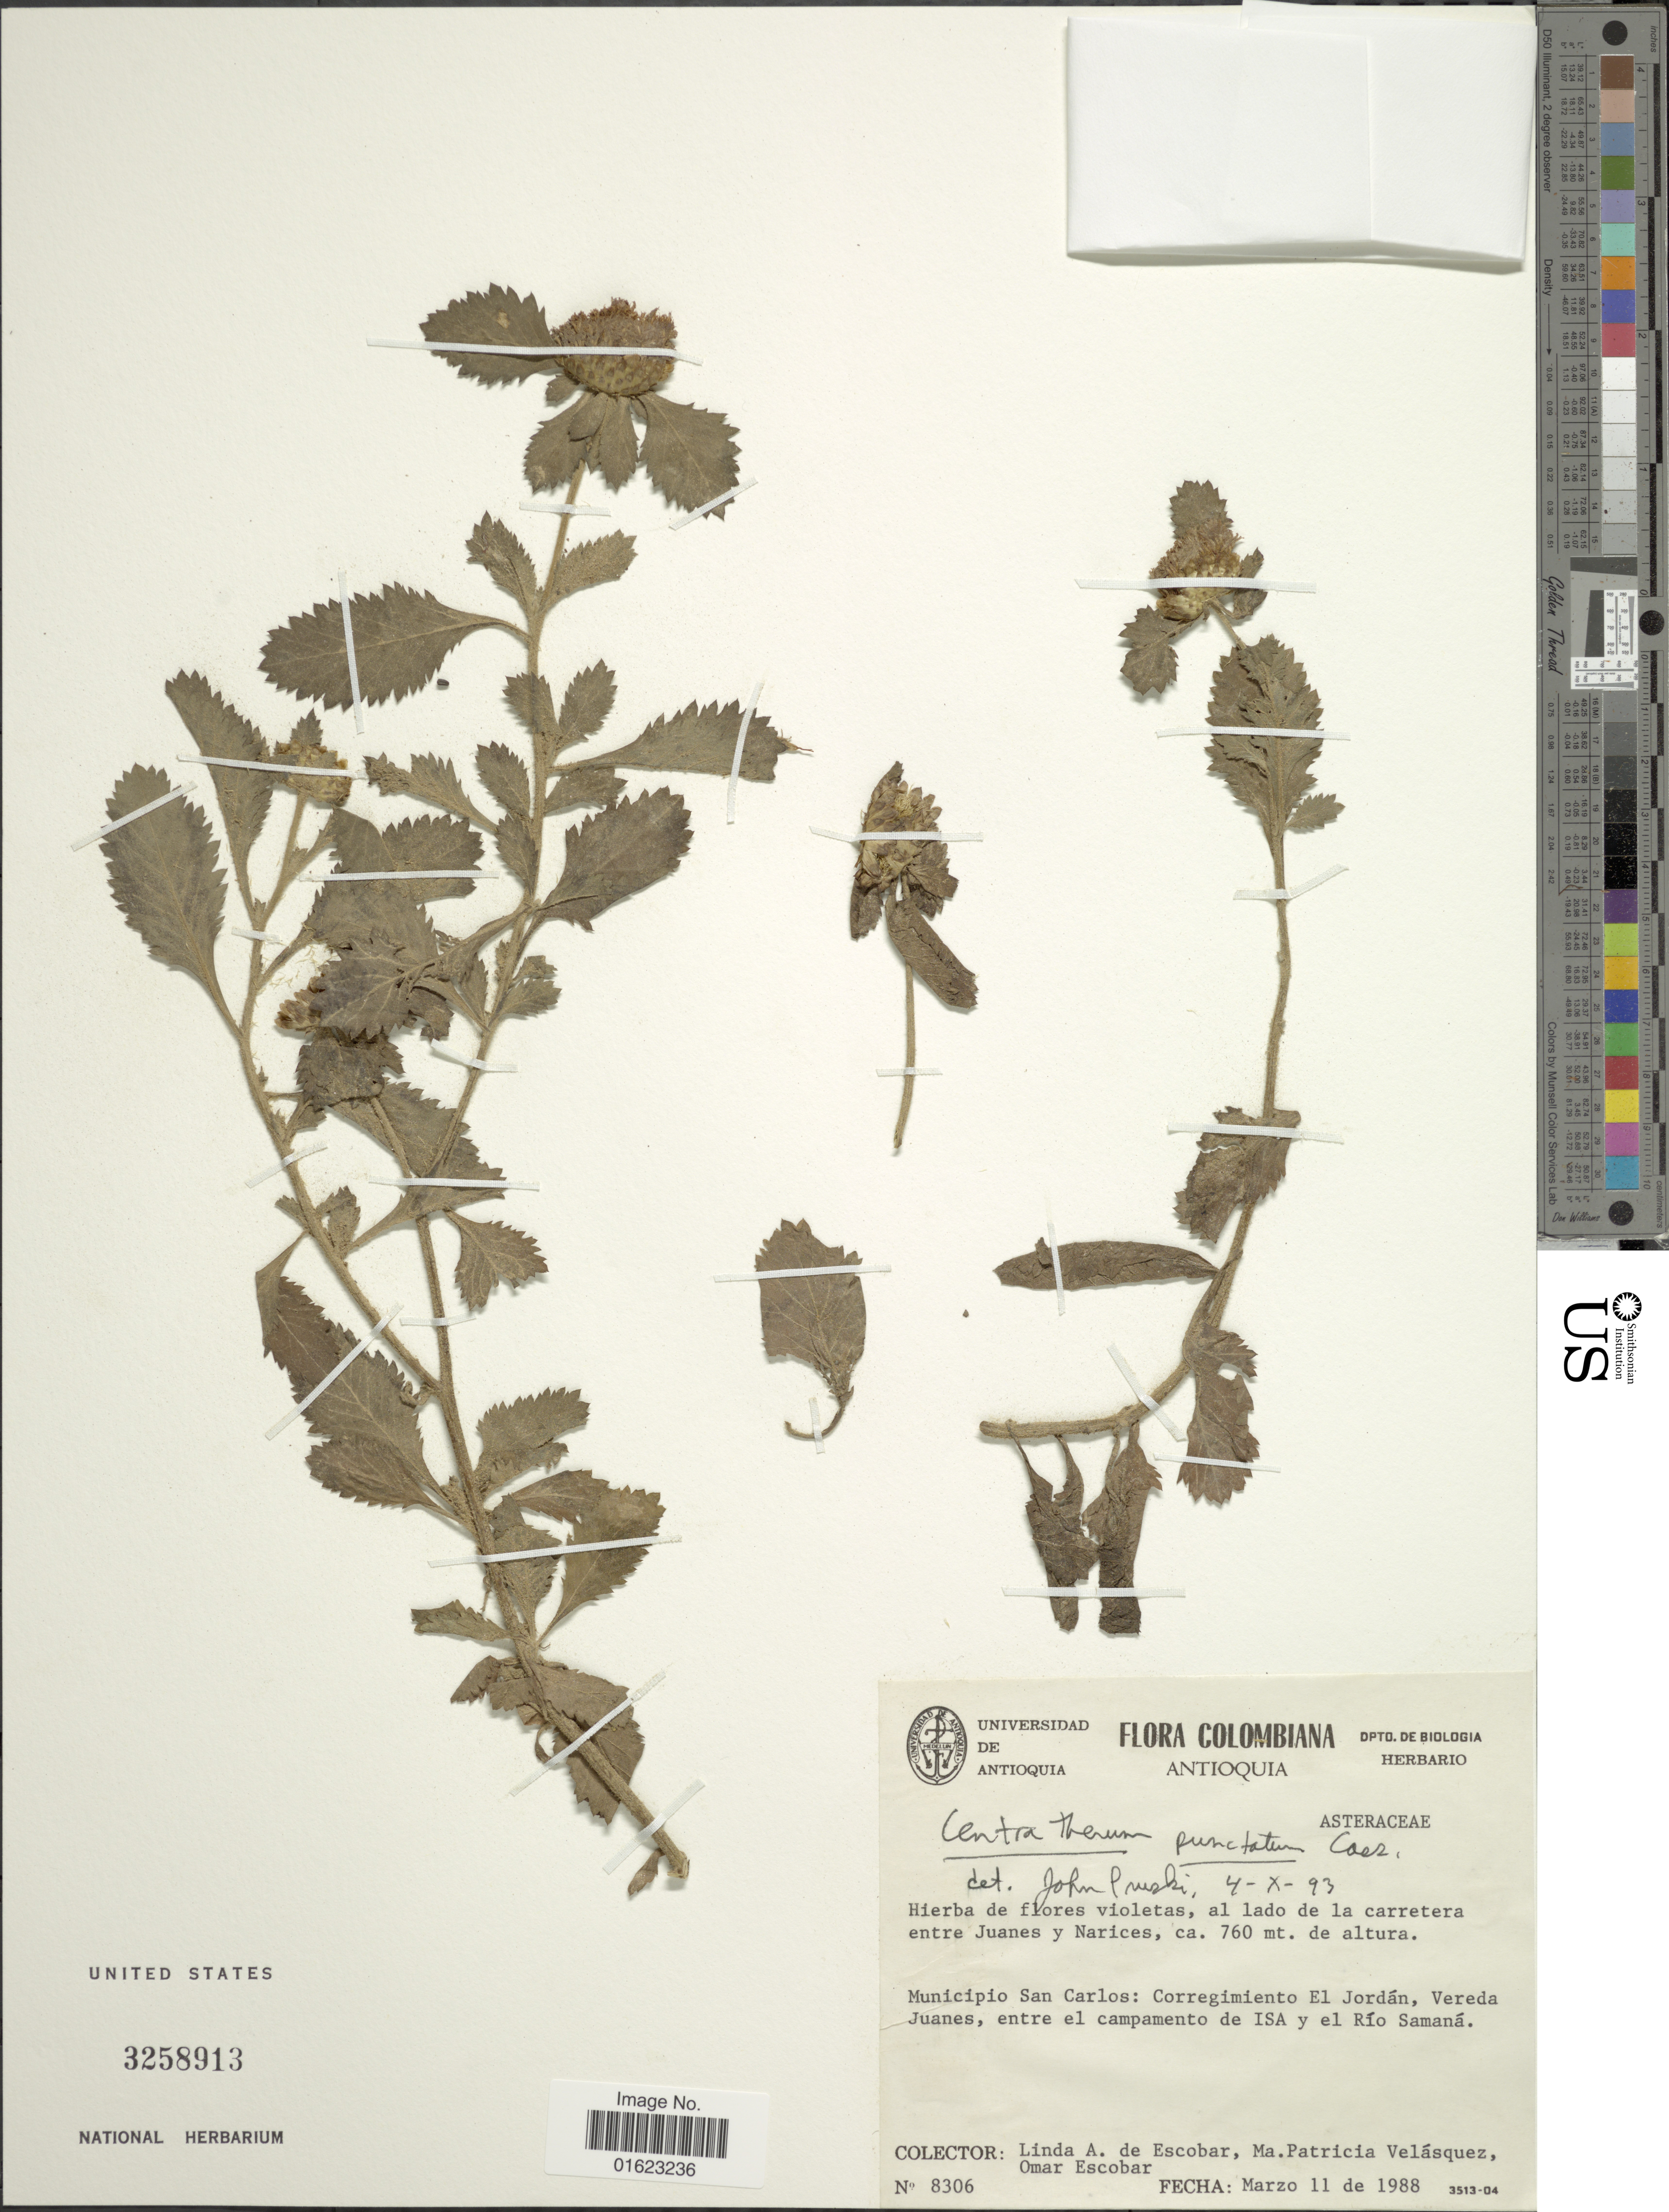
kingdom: Plantae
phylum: Tracheophyta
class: Magnoliopsida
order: Asterales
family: Asteraceae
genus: Centratherum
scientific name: Centratherum punctatum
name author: Cass.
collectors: L. K. de Escobar & M. P. Velásquez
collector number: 8306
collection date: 1988-03-11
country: Colombia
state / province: Antioquia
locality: Colombiana, Antioquia. Municipio San Carlos: Corregimiento El Jordan, Vereda Juanes, entre el campamento de ISA y el Rio Samana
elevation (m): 760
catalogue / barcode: US 3258913